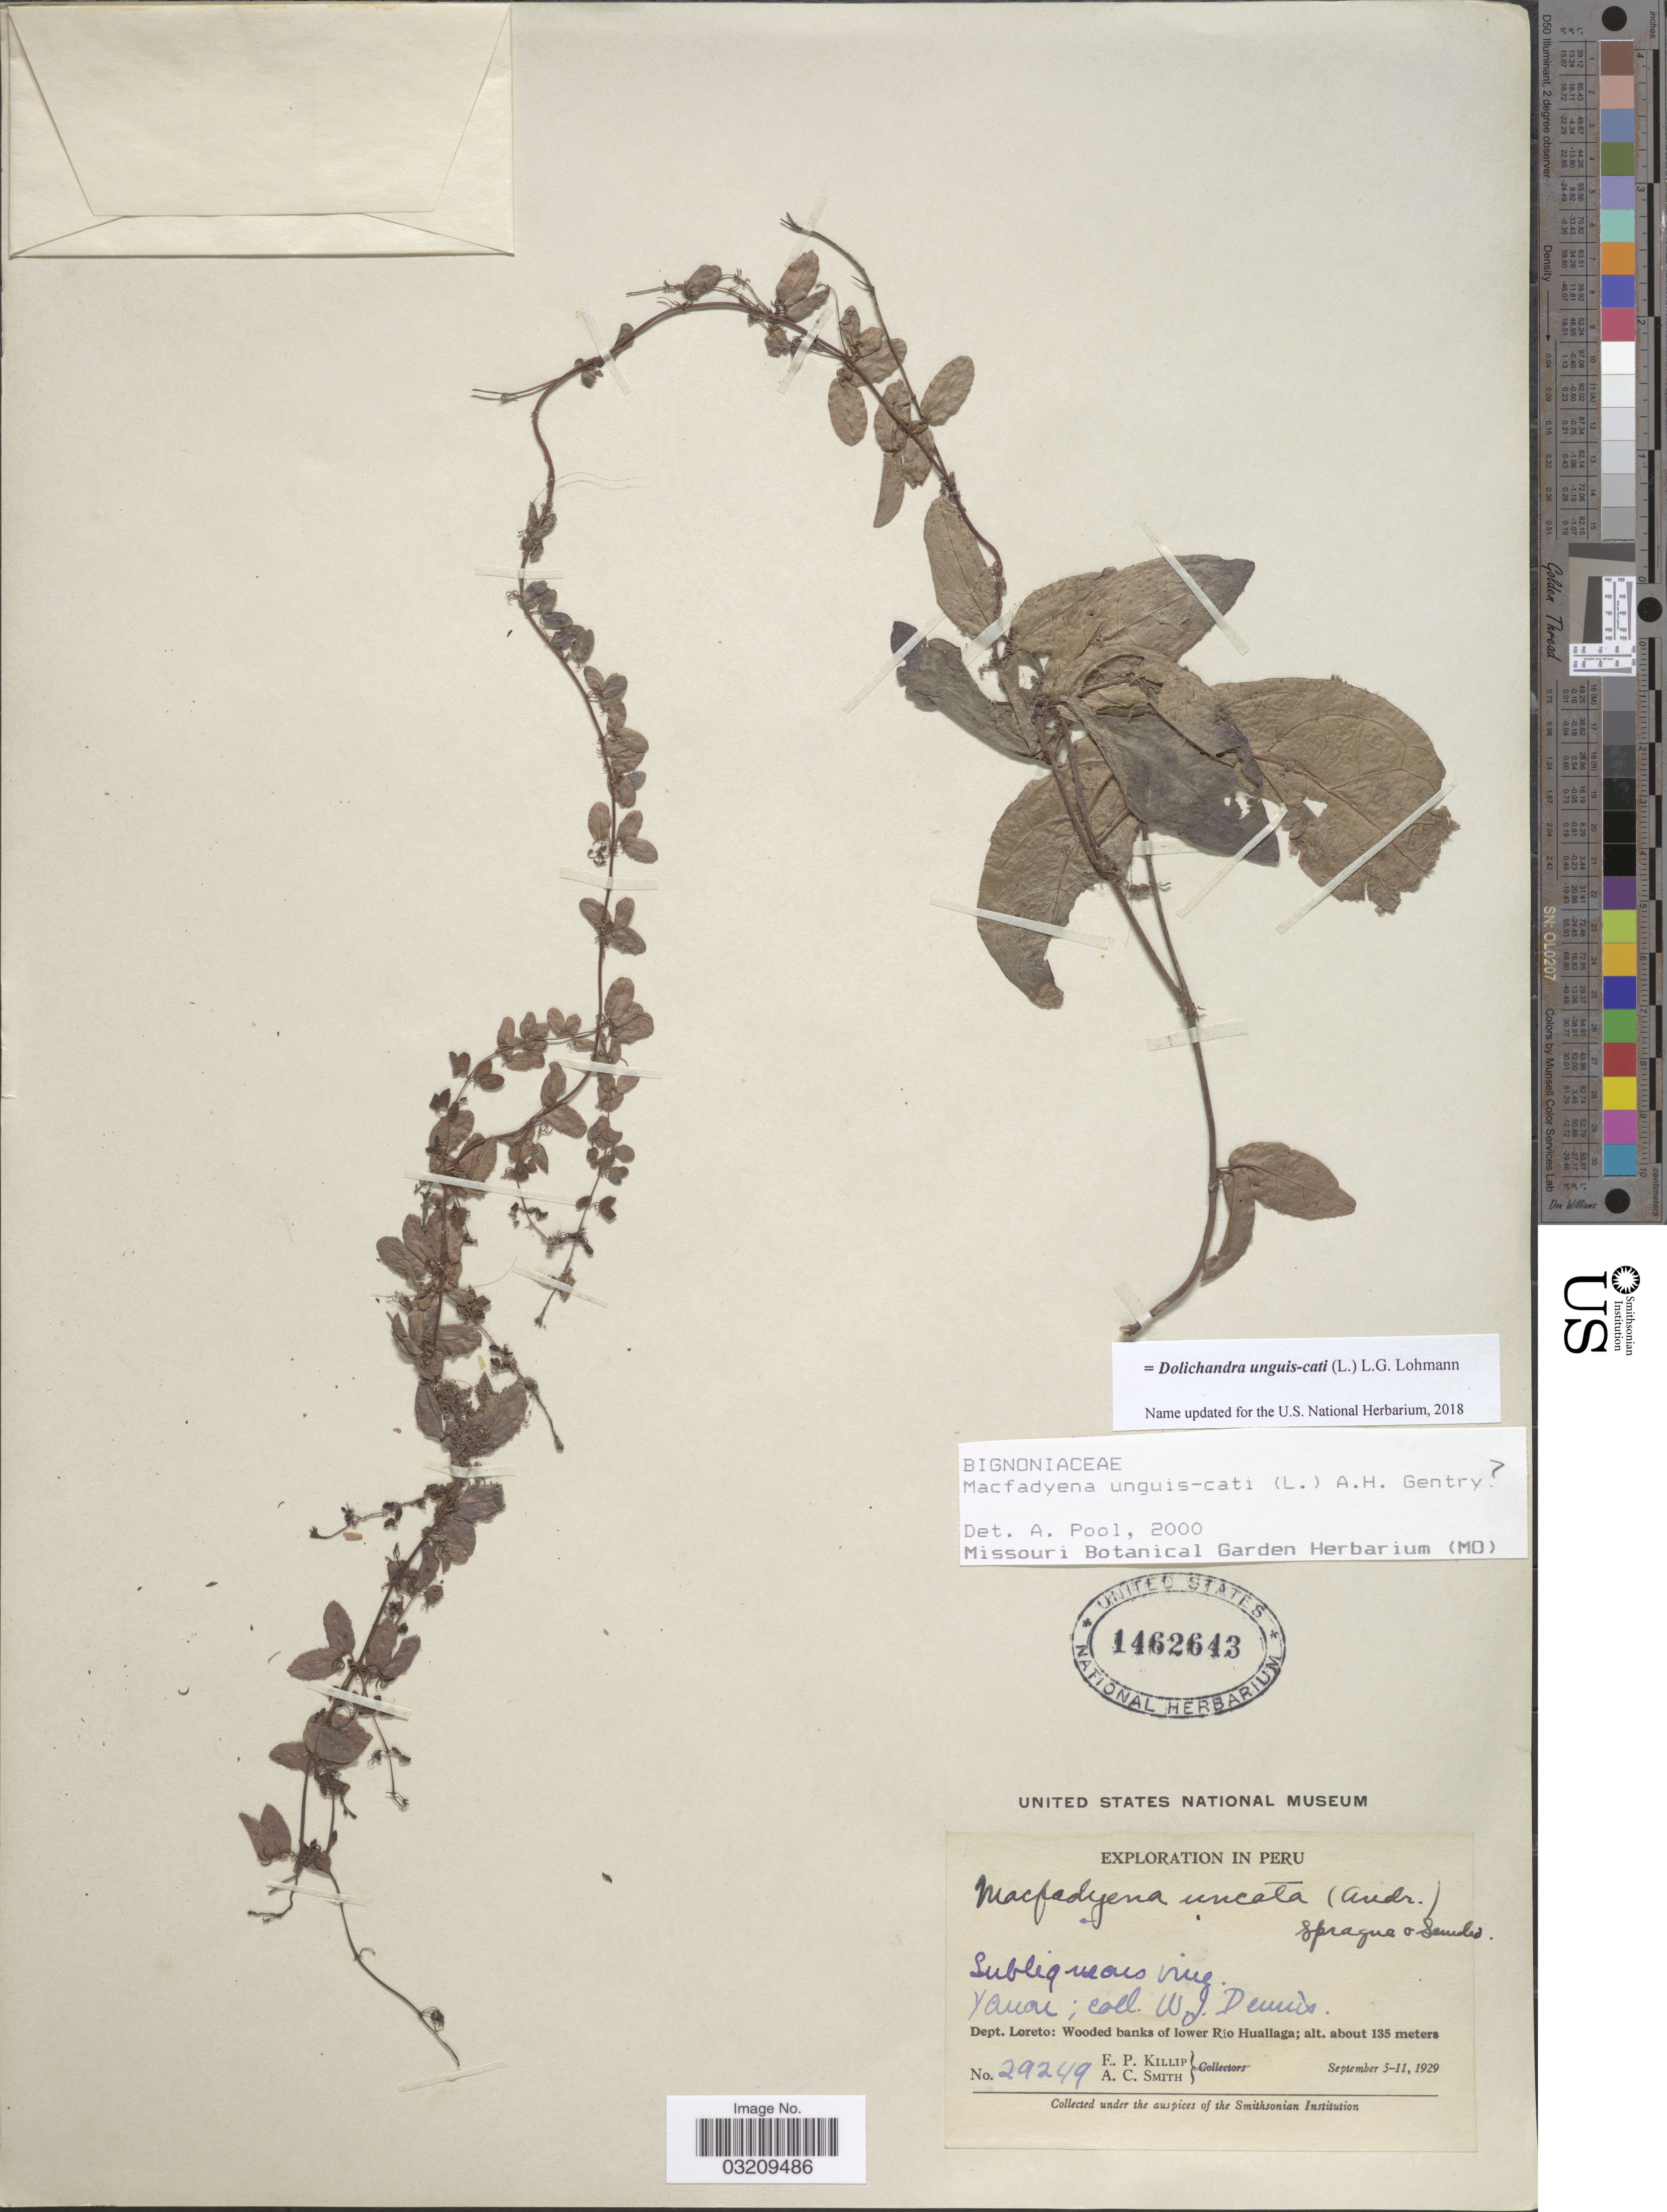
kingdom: Plantae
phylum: Tracheophyta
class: Magnoliopsida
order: Lamiales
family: Bignoniaceae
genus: Dolichandra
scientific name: Dolichandra unguis-cati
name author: (L.) L.G. Lohmann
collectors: W. J. Dennis, E. P. Killip & A. C. Smith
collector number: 29249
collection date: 1929-09-05/1929-09-11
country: Peru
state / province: Loreto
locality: Yanai. Wooded banks of lower Río Huallaga.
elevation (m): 135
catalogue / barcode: US 1462643